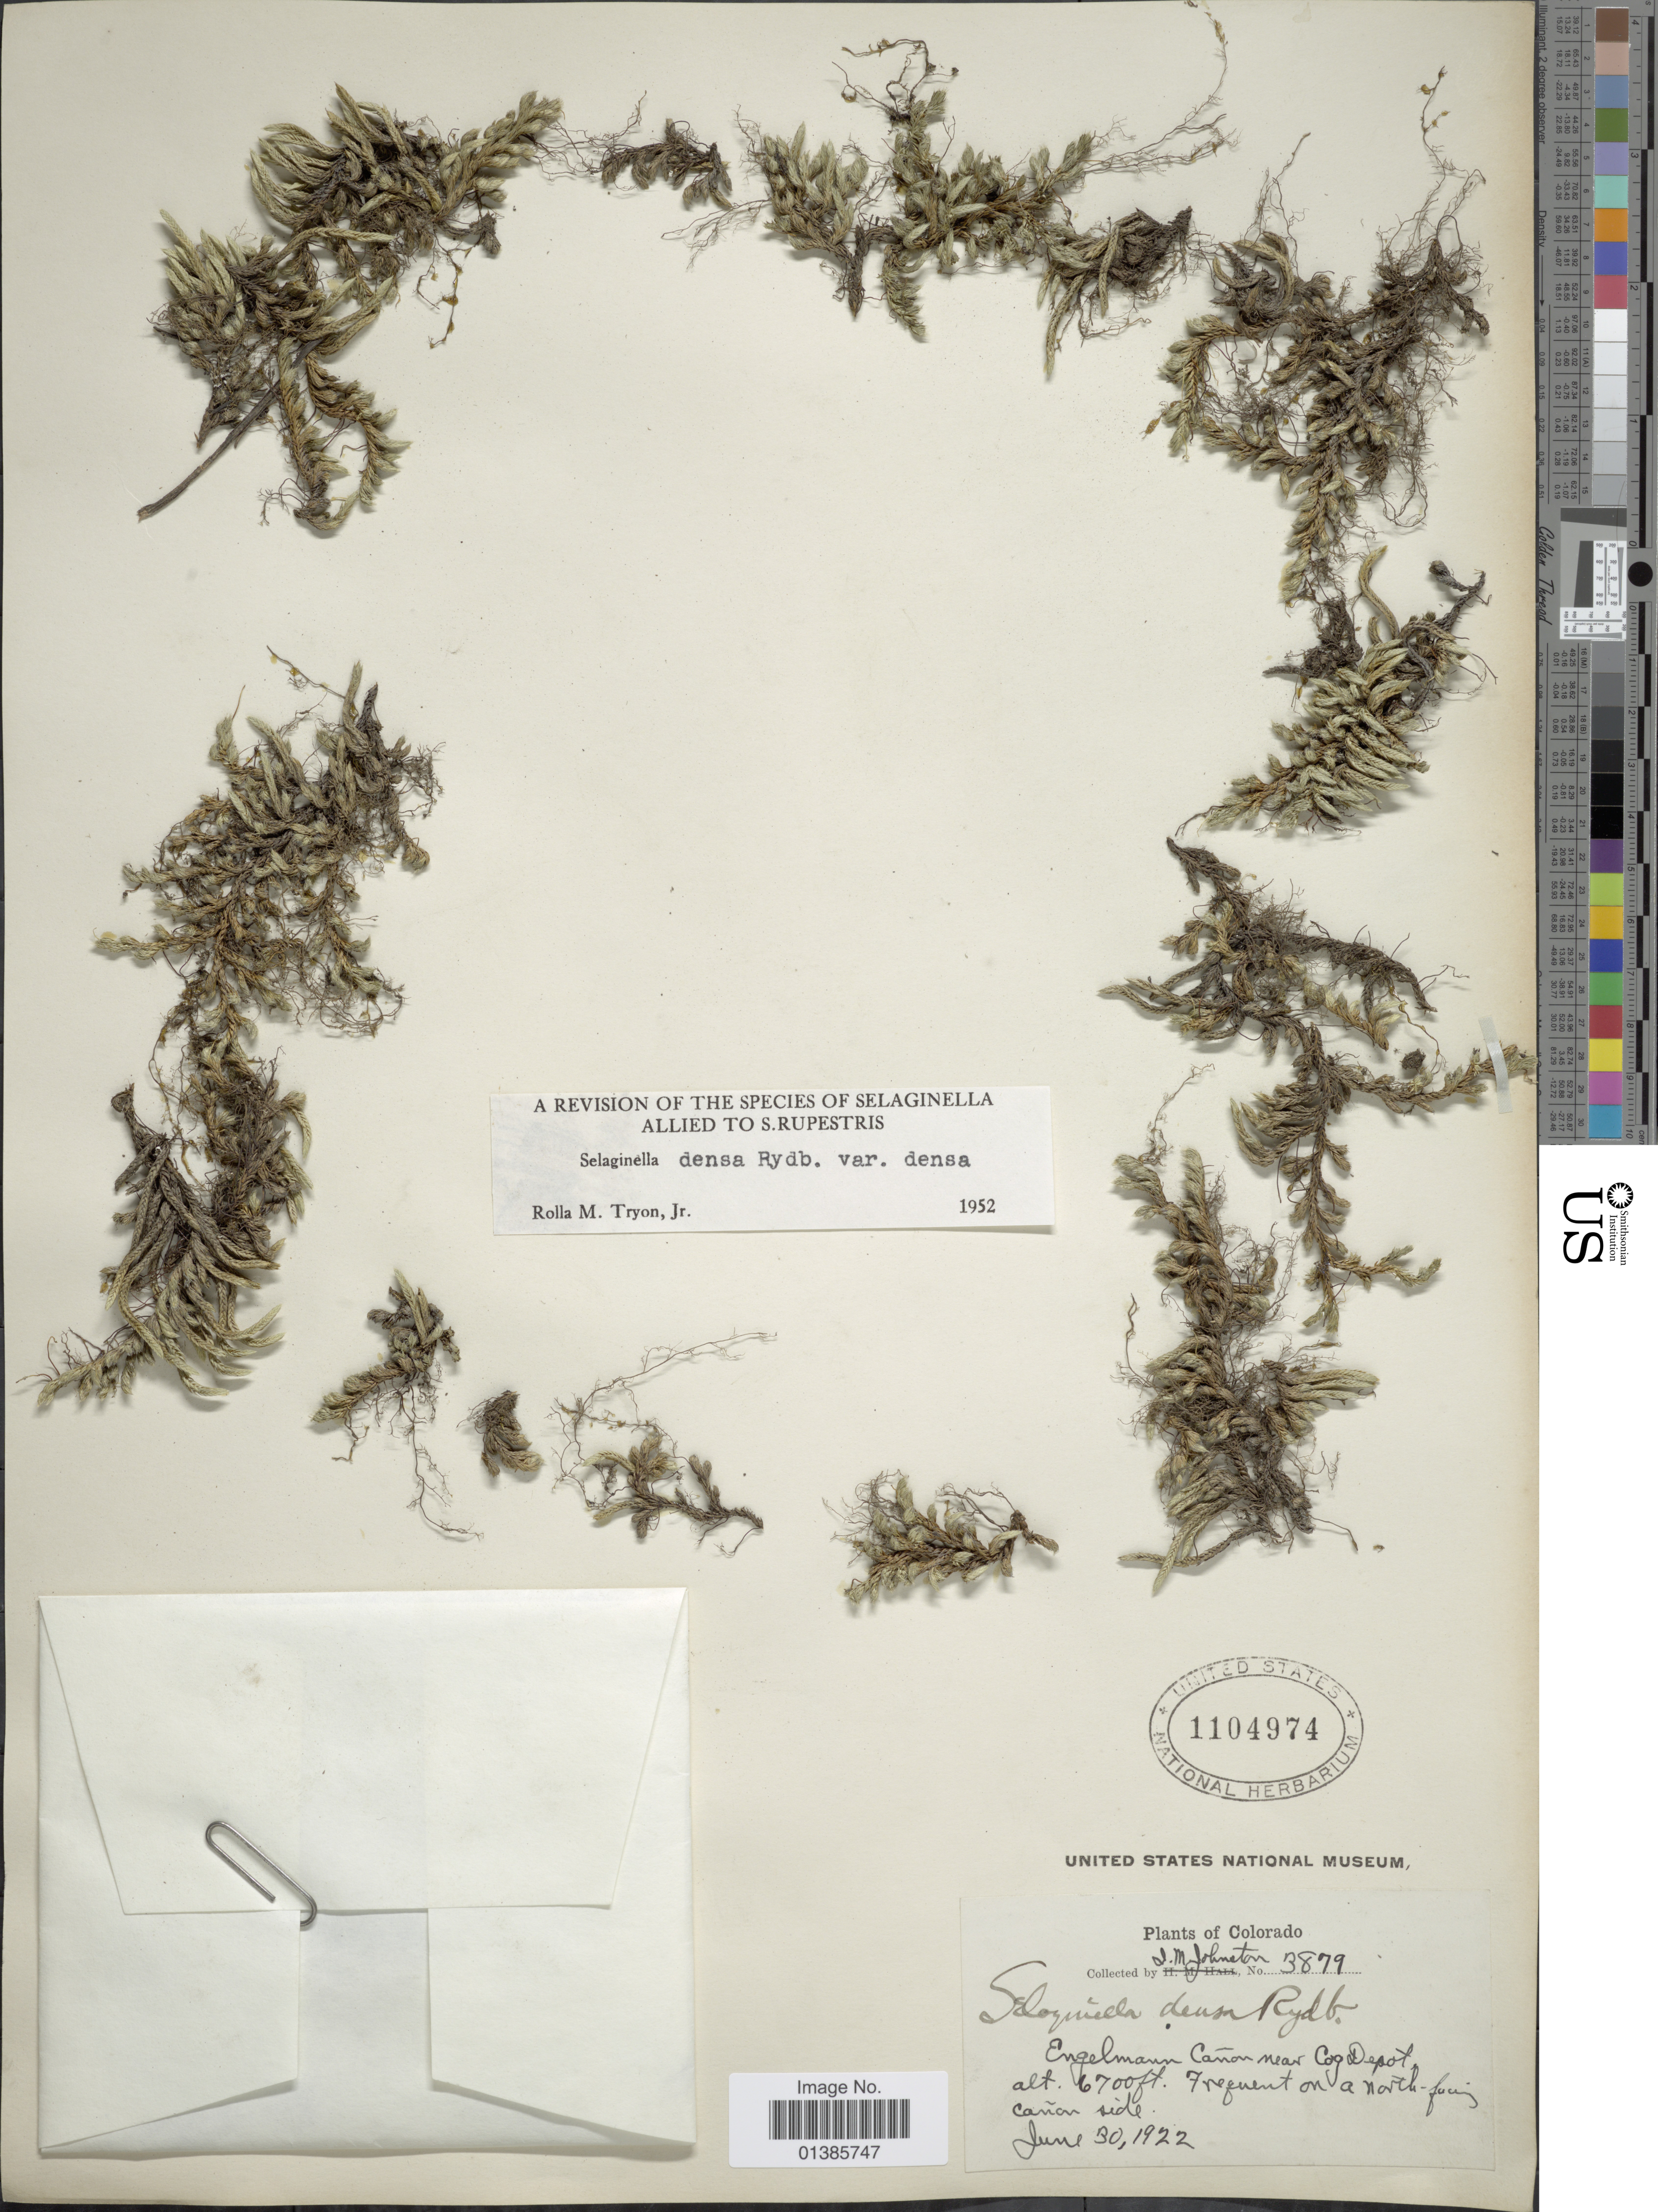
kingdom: Plantae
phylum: Tracheophyta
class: Lycopodiopsida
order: Selaginellales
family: Selaginellaceae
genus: Selaginella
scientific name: Selaginella densa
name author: Rydb.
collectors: I.M. Johnston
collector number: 3879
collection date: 1922-06-30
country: United States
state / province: Colorado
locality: Engelmann Cañon near Cog Depot.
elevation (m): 2042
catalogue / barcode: US 1104974